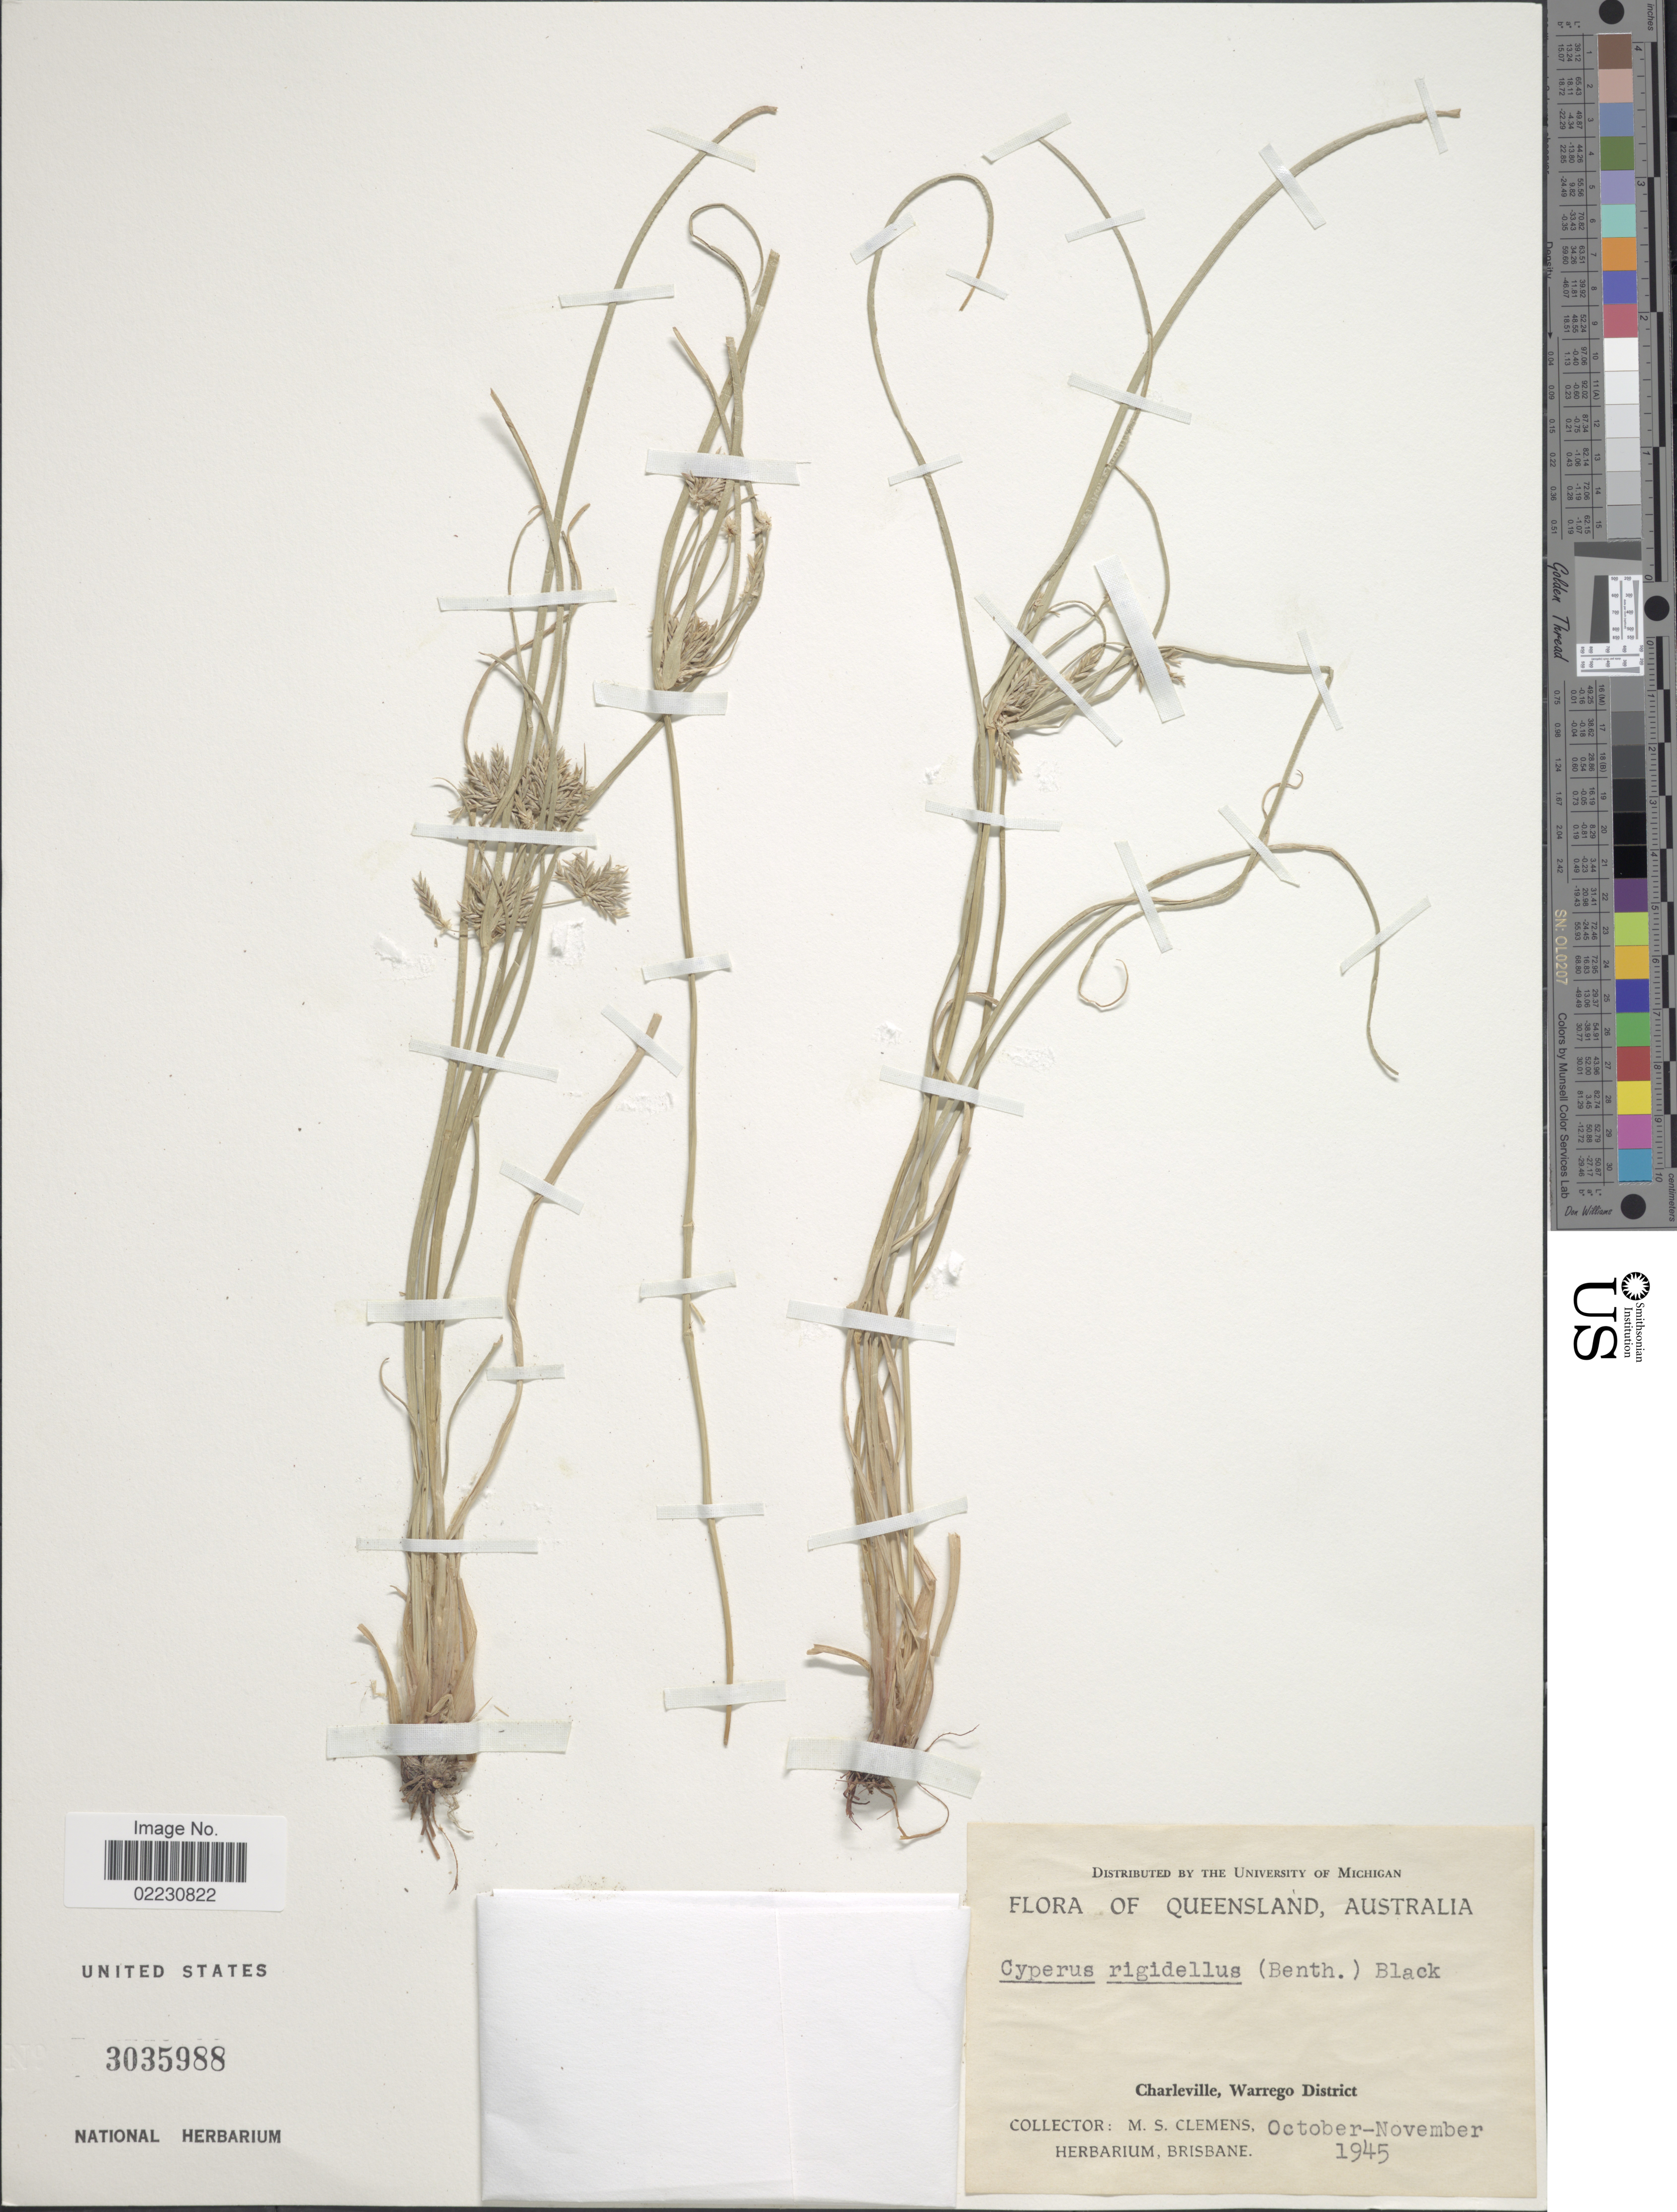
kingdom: Plantae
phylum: Tracheophyta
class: Liliopsida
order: Poales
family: Cyperaceae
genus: Cyperus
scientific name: Cyperus rigidellus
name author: (Benth.) J.M. Black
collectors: M. S. Clemens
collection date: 1945-10/1945-11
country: Australia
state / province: Queensland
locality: Charleville, Warrego District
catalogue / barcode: US 3035988